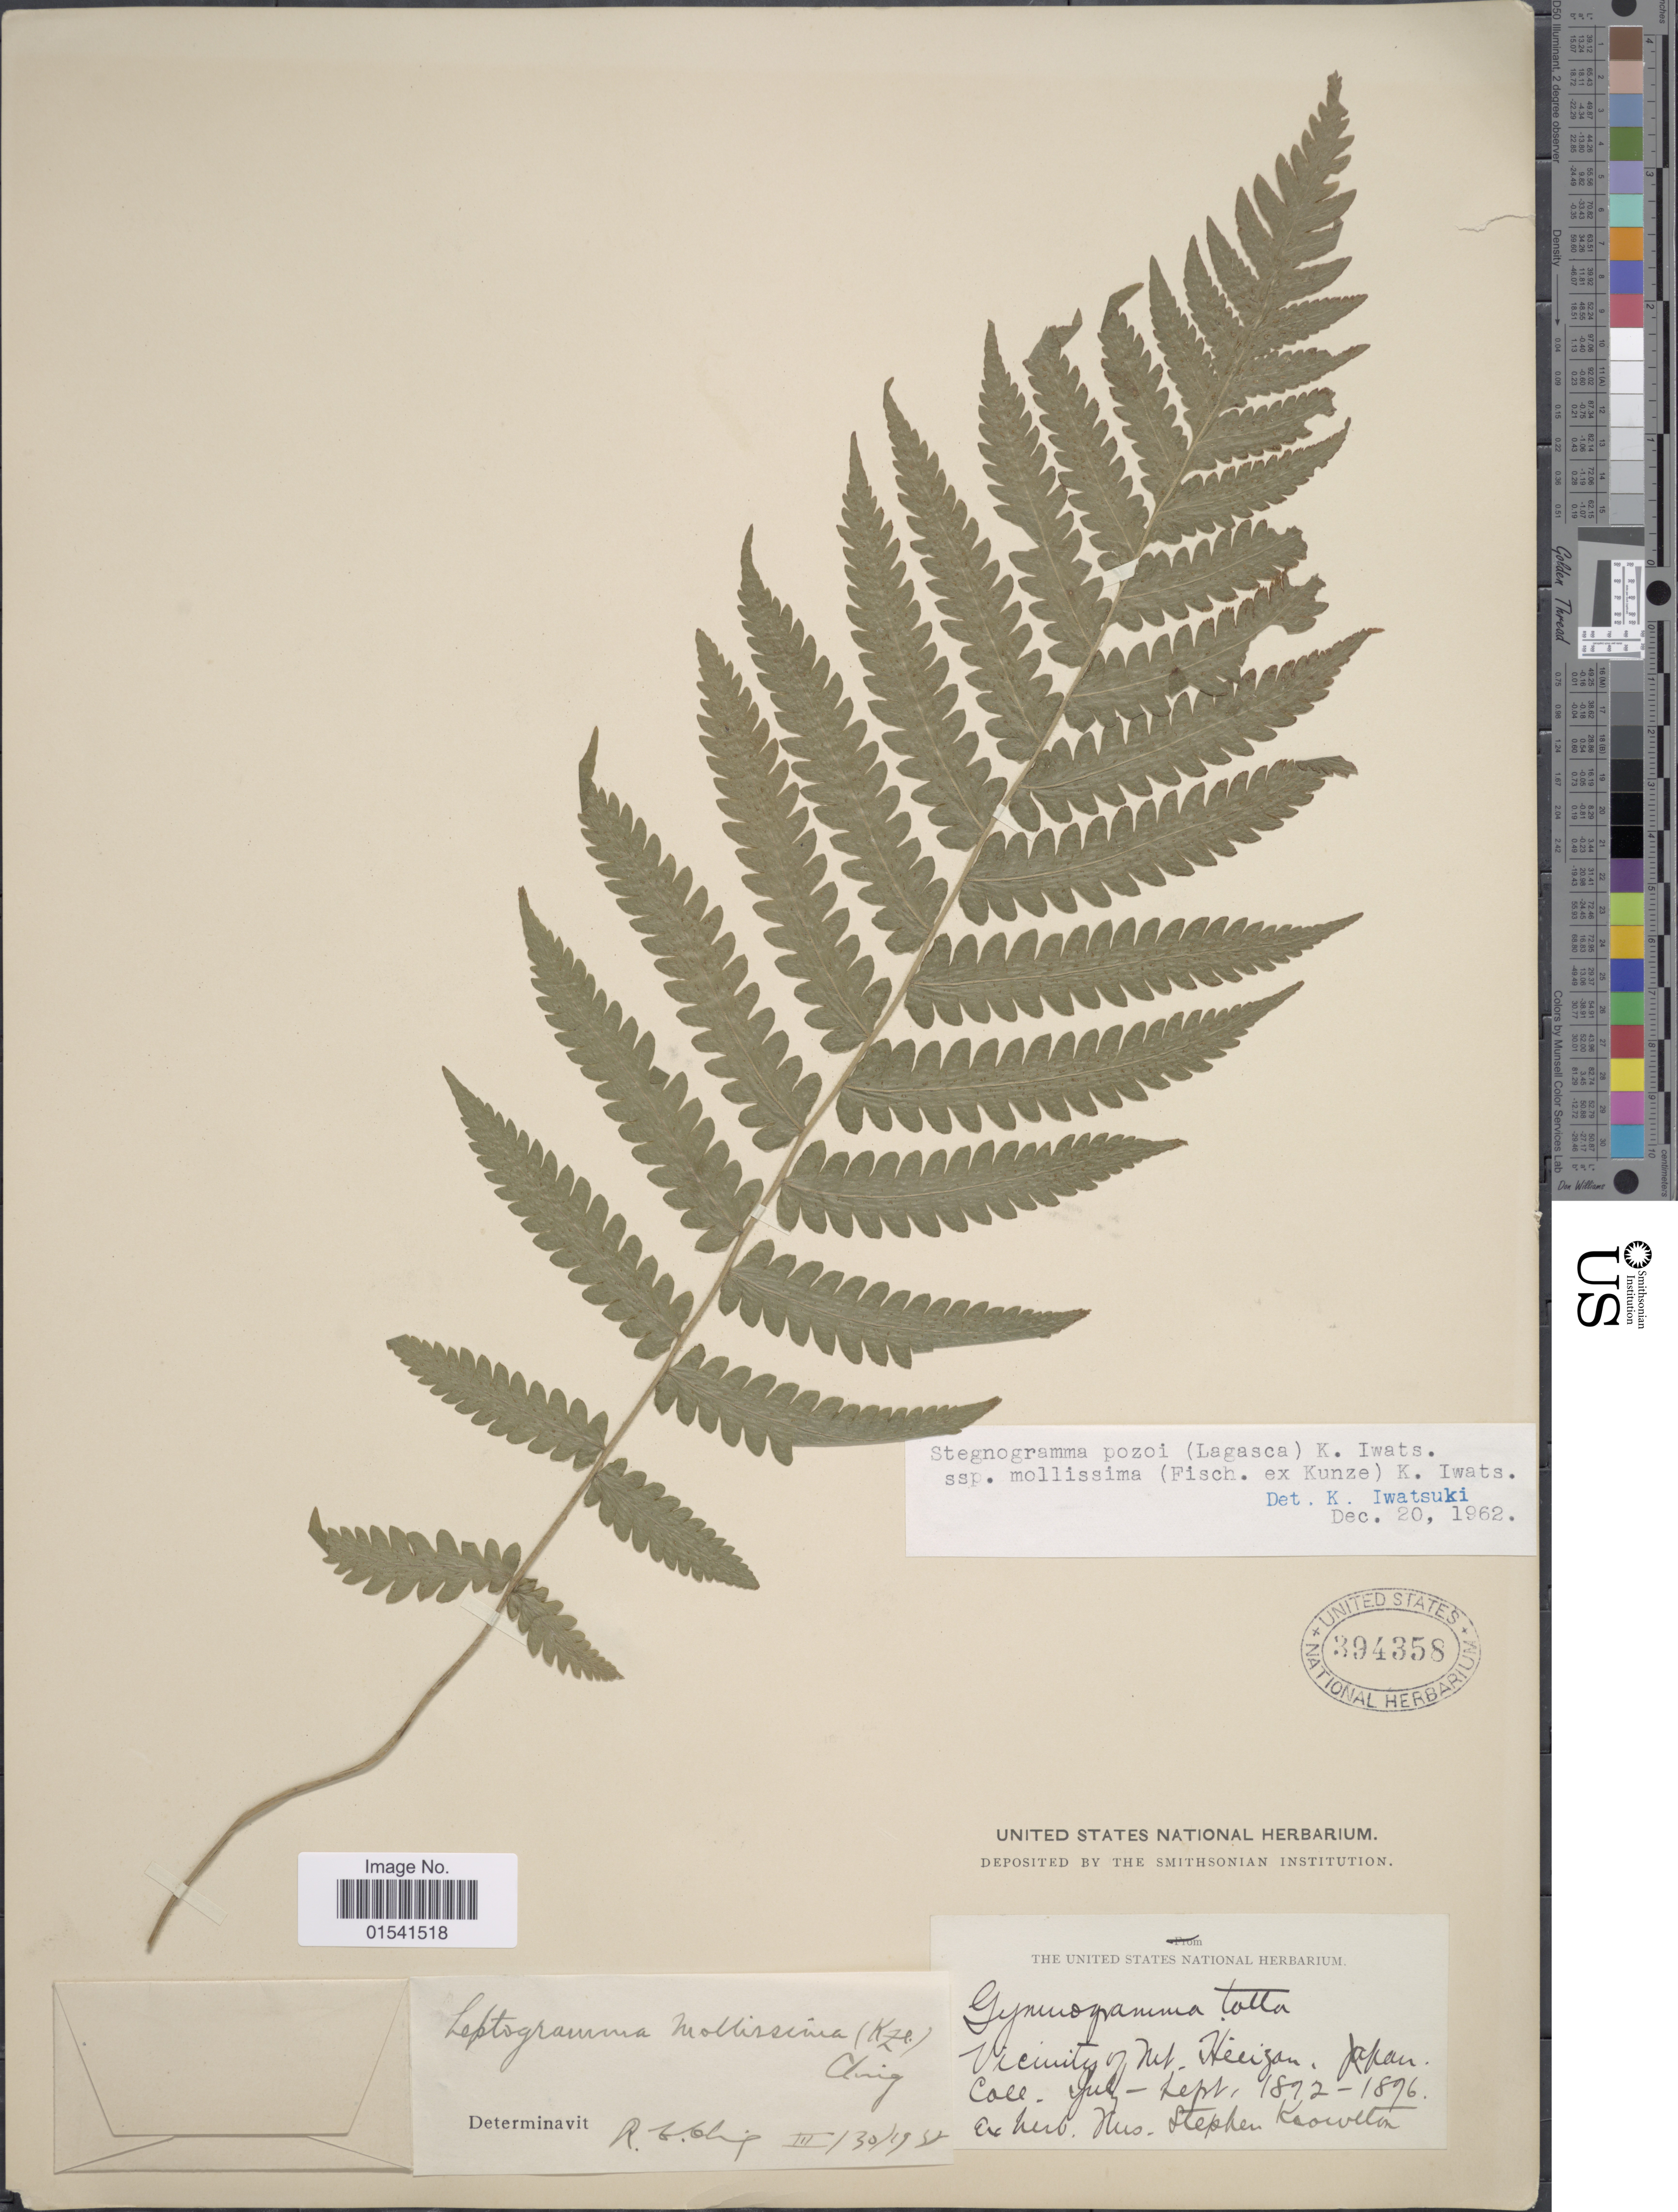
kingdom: Plantae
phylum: Tracheophyta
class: Polypodiopsida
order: Polypodiales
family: Thelypteridaceae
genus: Stegnogramma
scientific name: Stegnogramma mollissima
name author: (Fisch. ex Kunze) Fraser-Jenk.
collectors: ex Herb. Mrs. Stephen Knowlton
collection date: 1892-07/1892-09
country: Japan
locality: Vicinity of Mt Hieizan.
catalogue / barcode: US 394358